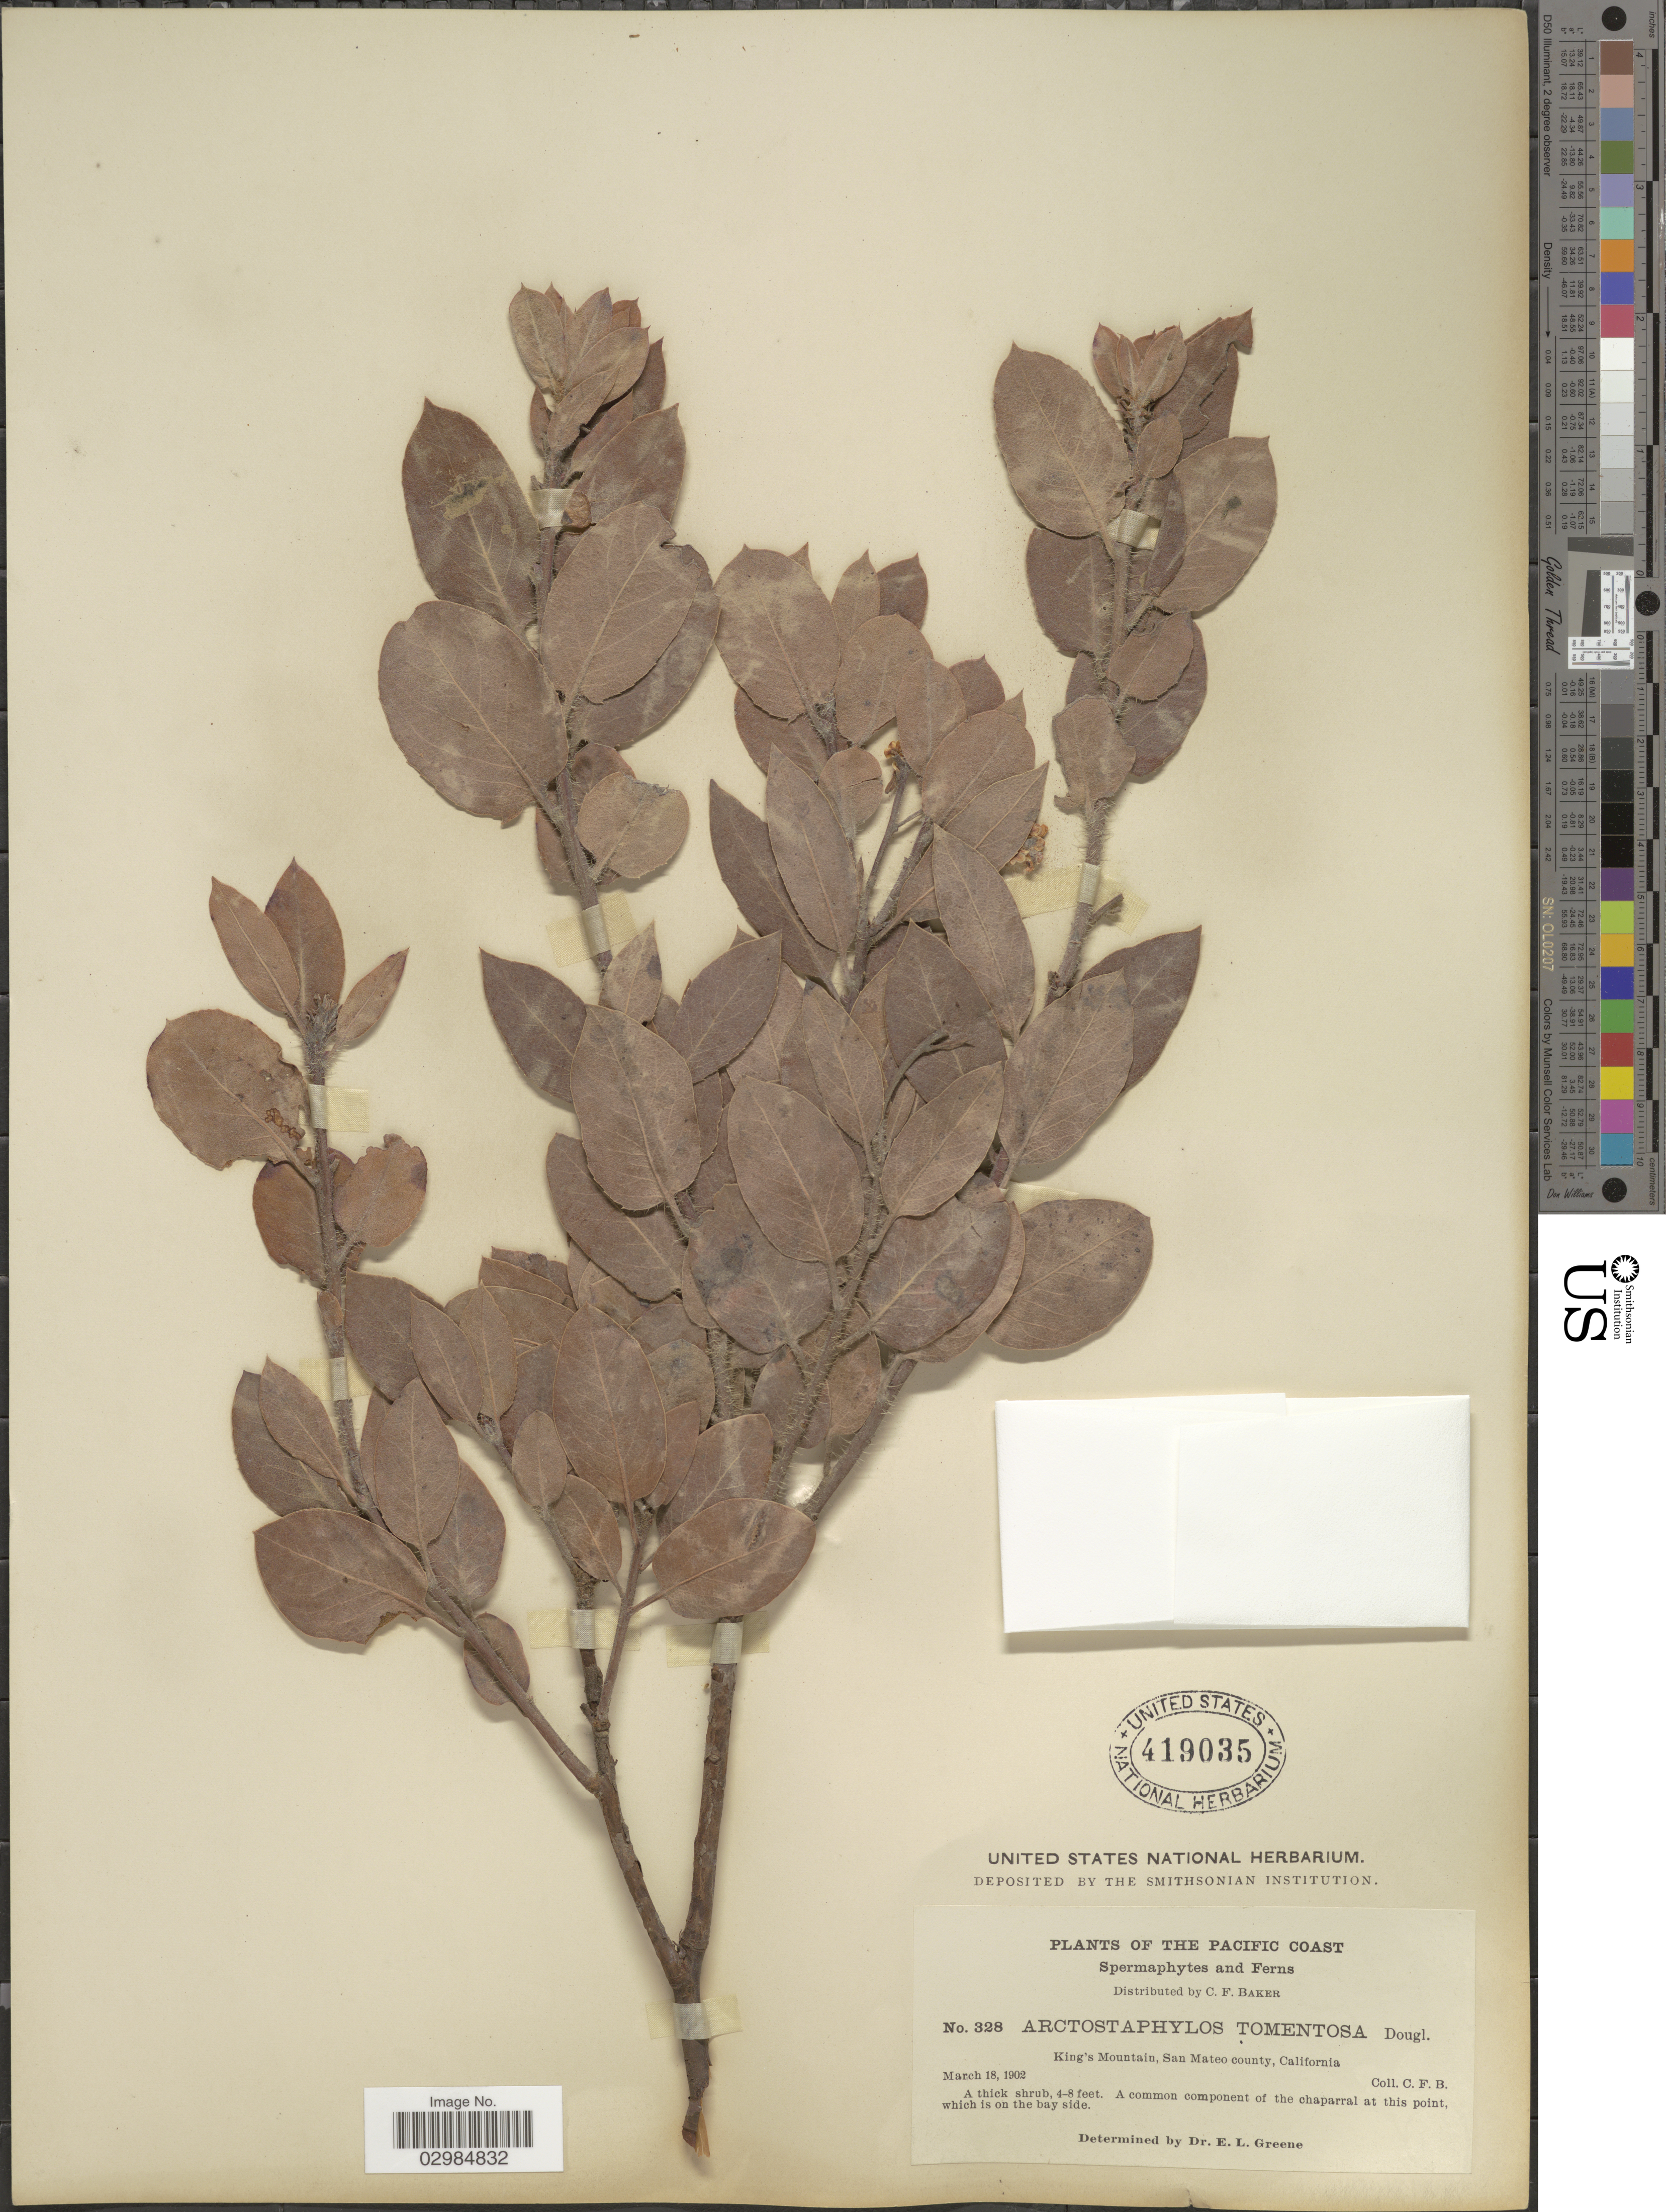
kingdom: Plantae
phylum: Tracheophyta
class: Magnoliopsida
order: Ericales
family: Ericaceae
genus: Arctostaphylos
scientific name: Arctostaphylos tomentosa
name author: (Pursh) Lindl.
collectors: C. F. Baker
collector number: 328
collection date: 1902-03-18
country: United States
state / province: California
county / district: San Mateo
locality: The Pacific Coast. King's Mountain, San Mateo county.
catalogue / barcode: US 419035